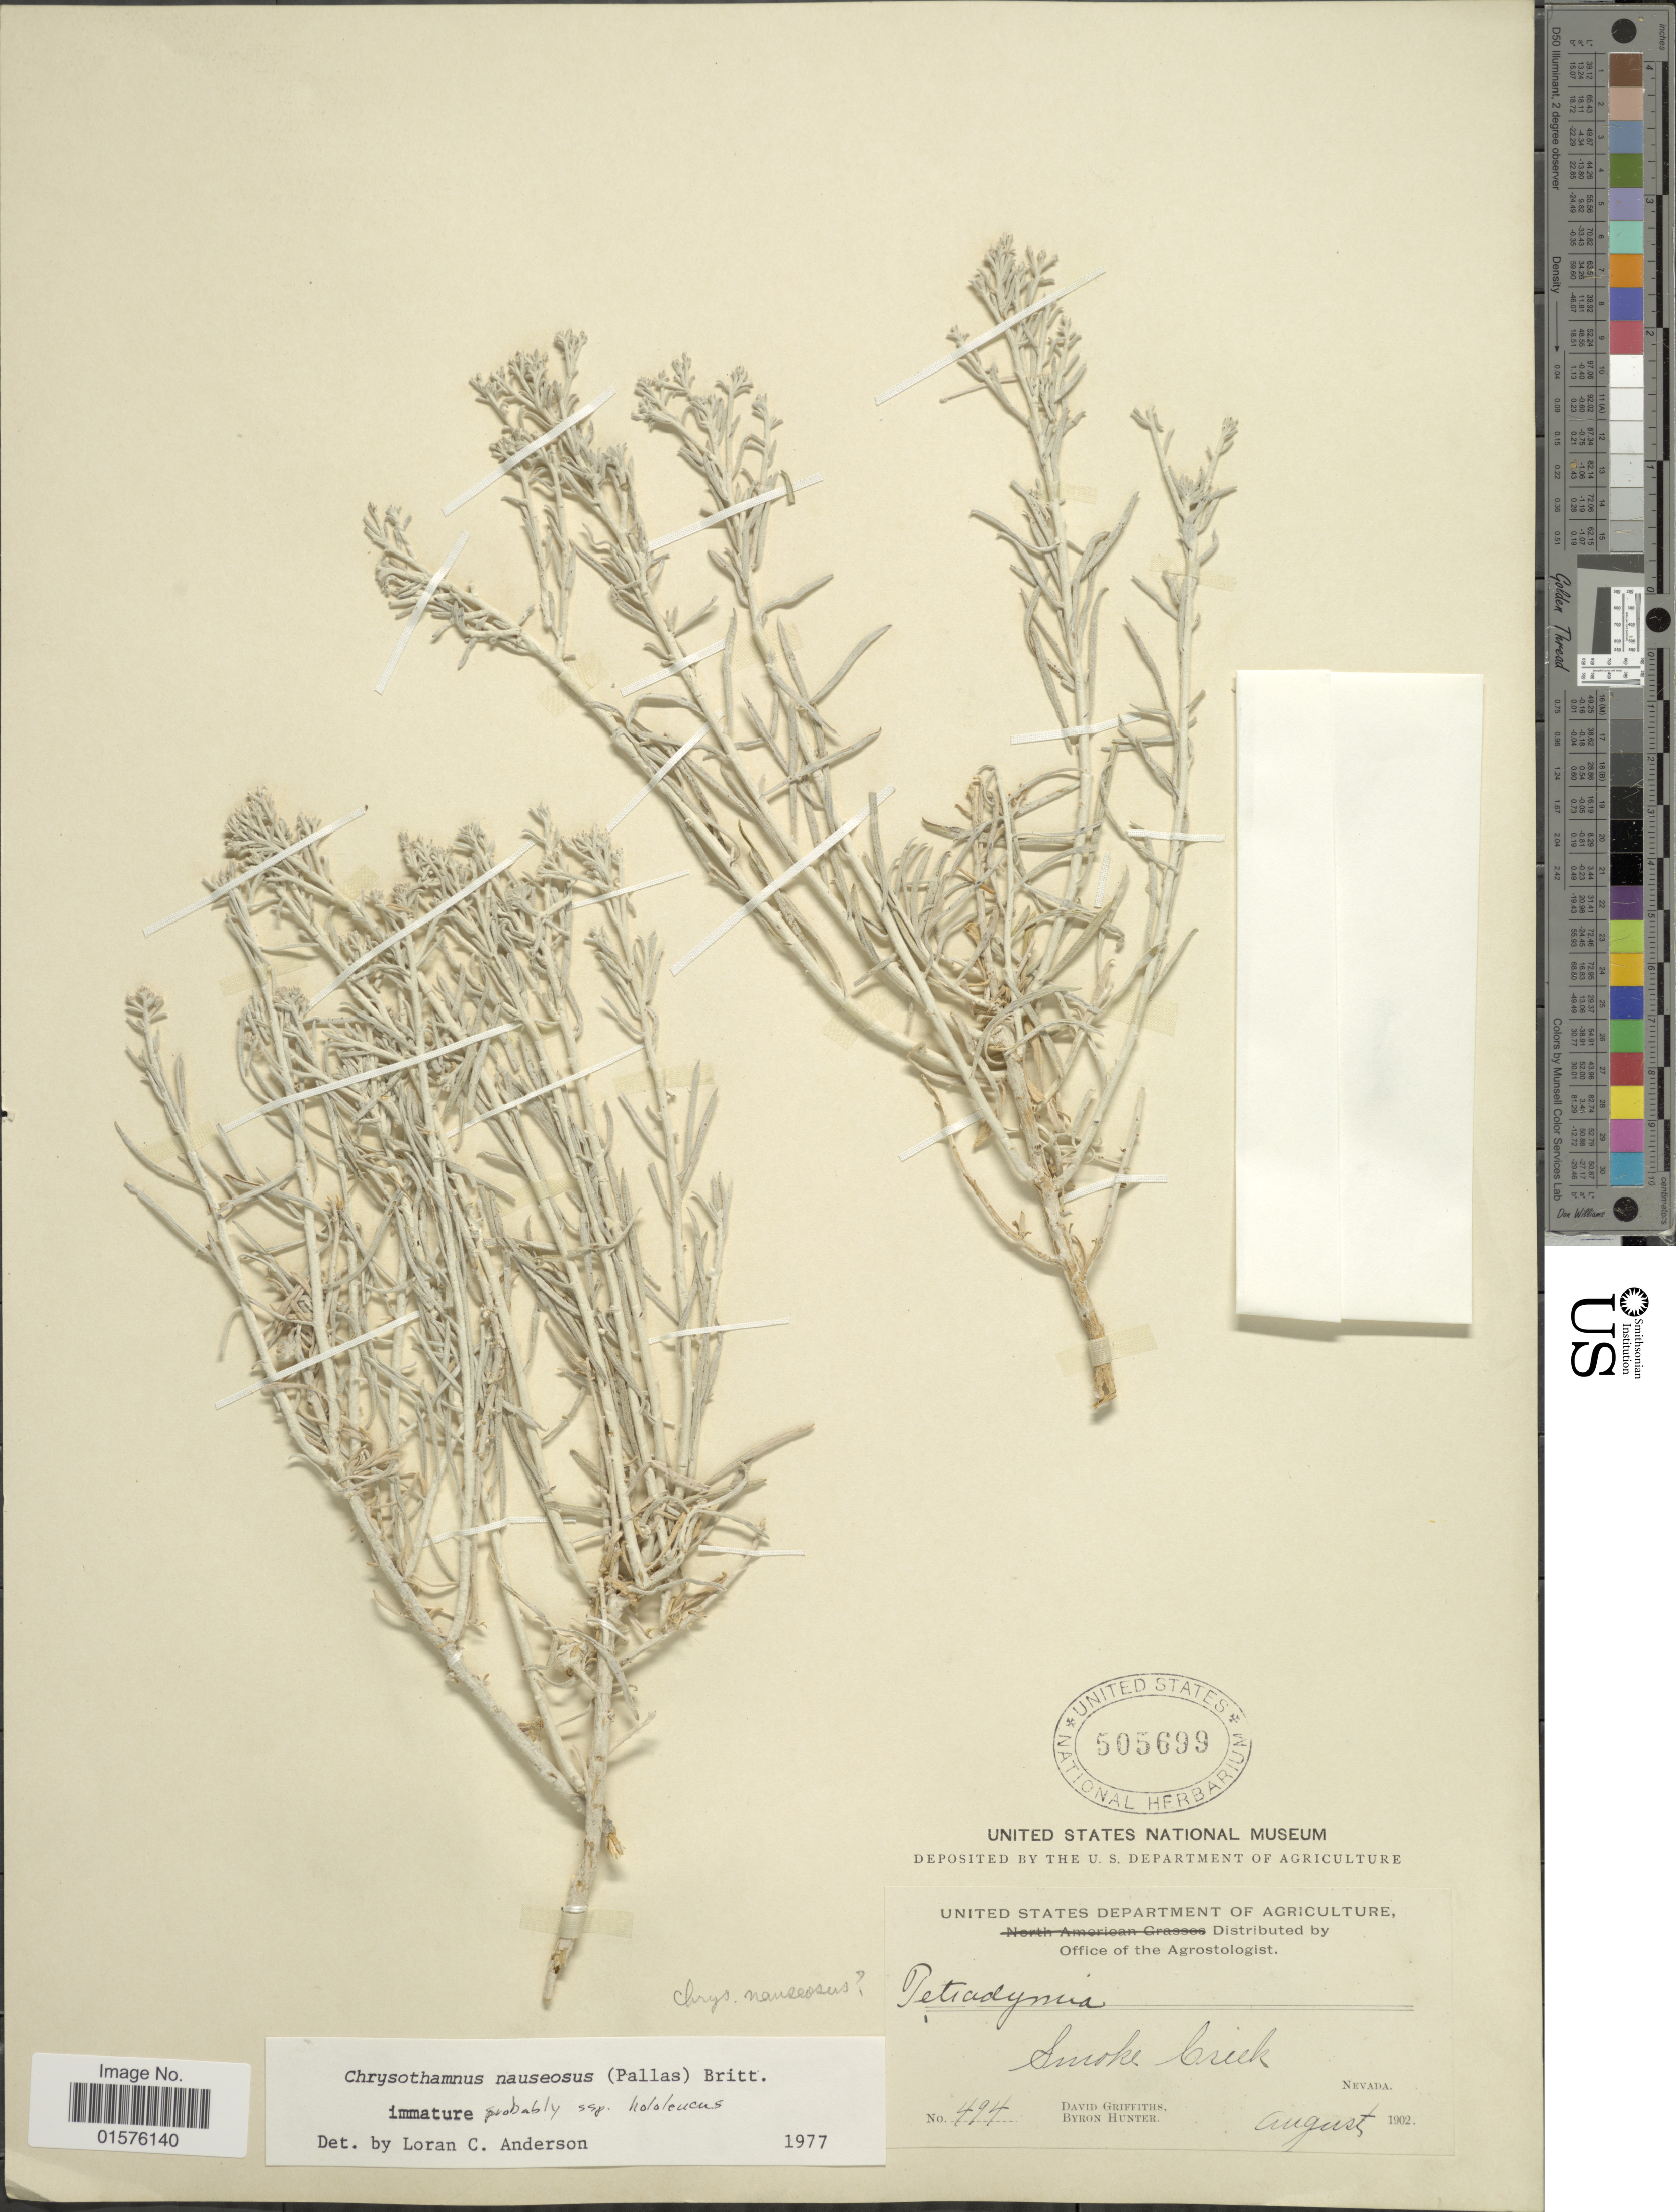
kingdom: Plantae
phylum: Tracheophyta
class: Magnoliopsida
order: Asterales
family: Asteraceae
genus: Ericameria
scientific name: Ericameria nauseosa var. hololeuca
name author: (A. Gray) G.L. Nesom & G.I. Baird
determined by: Urbatsch, Lowell E., Curator (LSU), Louisiana State University (UNITED STATES)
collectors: D. Griffiths & B. Hunter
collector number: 494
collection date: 1902-08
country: United States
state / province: Nevada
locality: Smoke Creek.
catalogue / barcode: US 505699